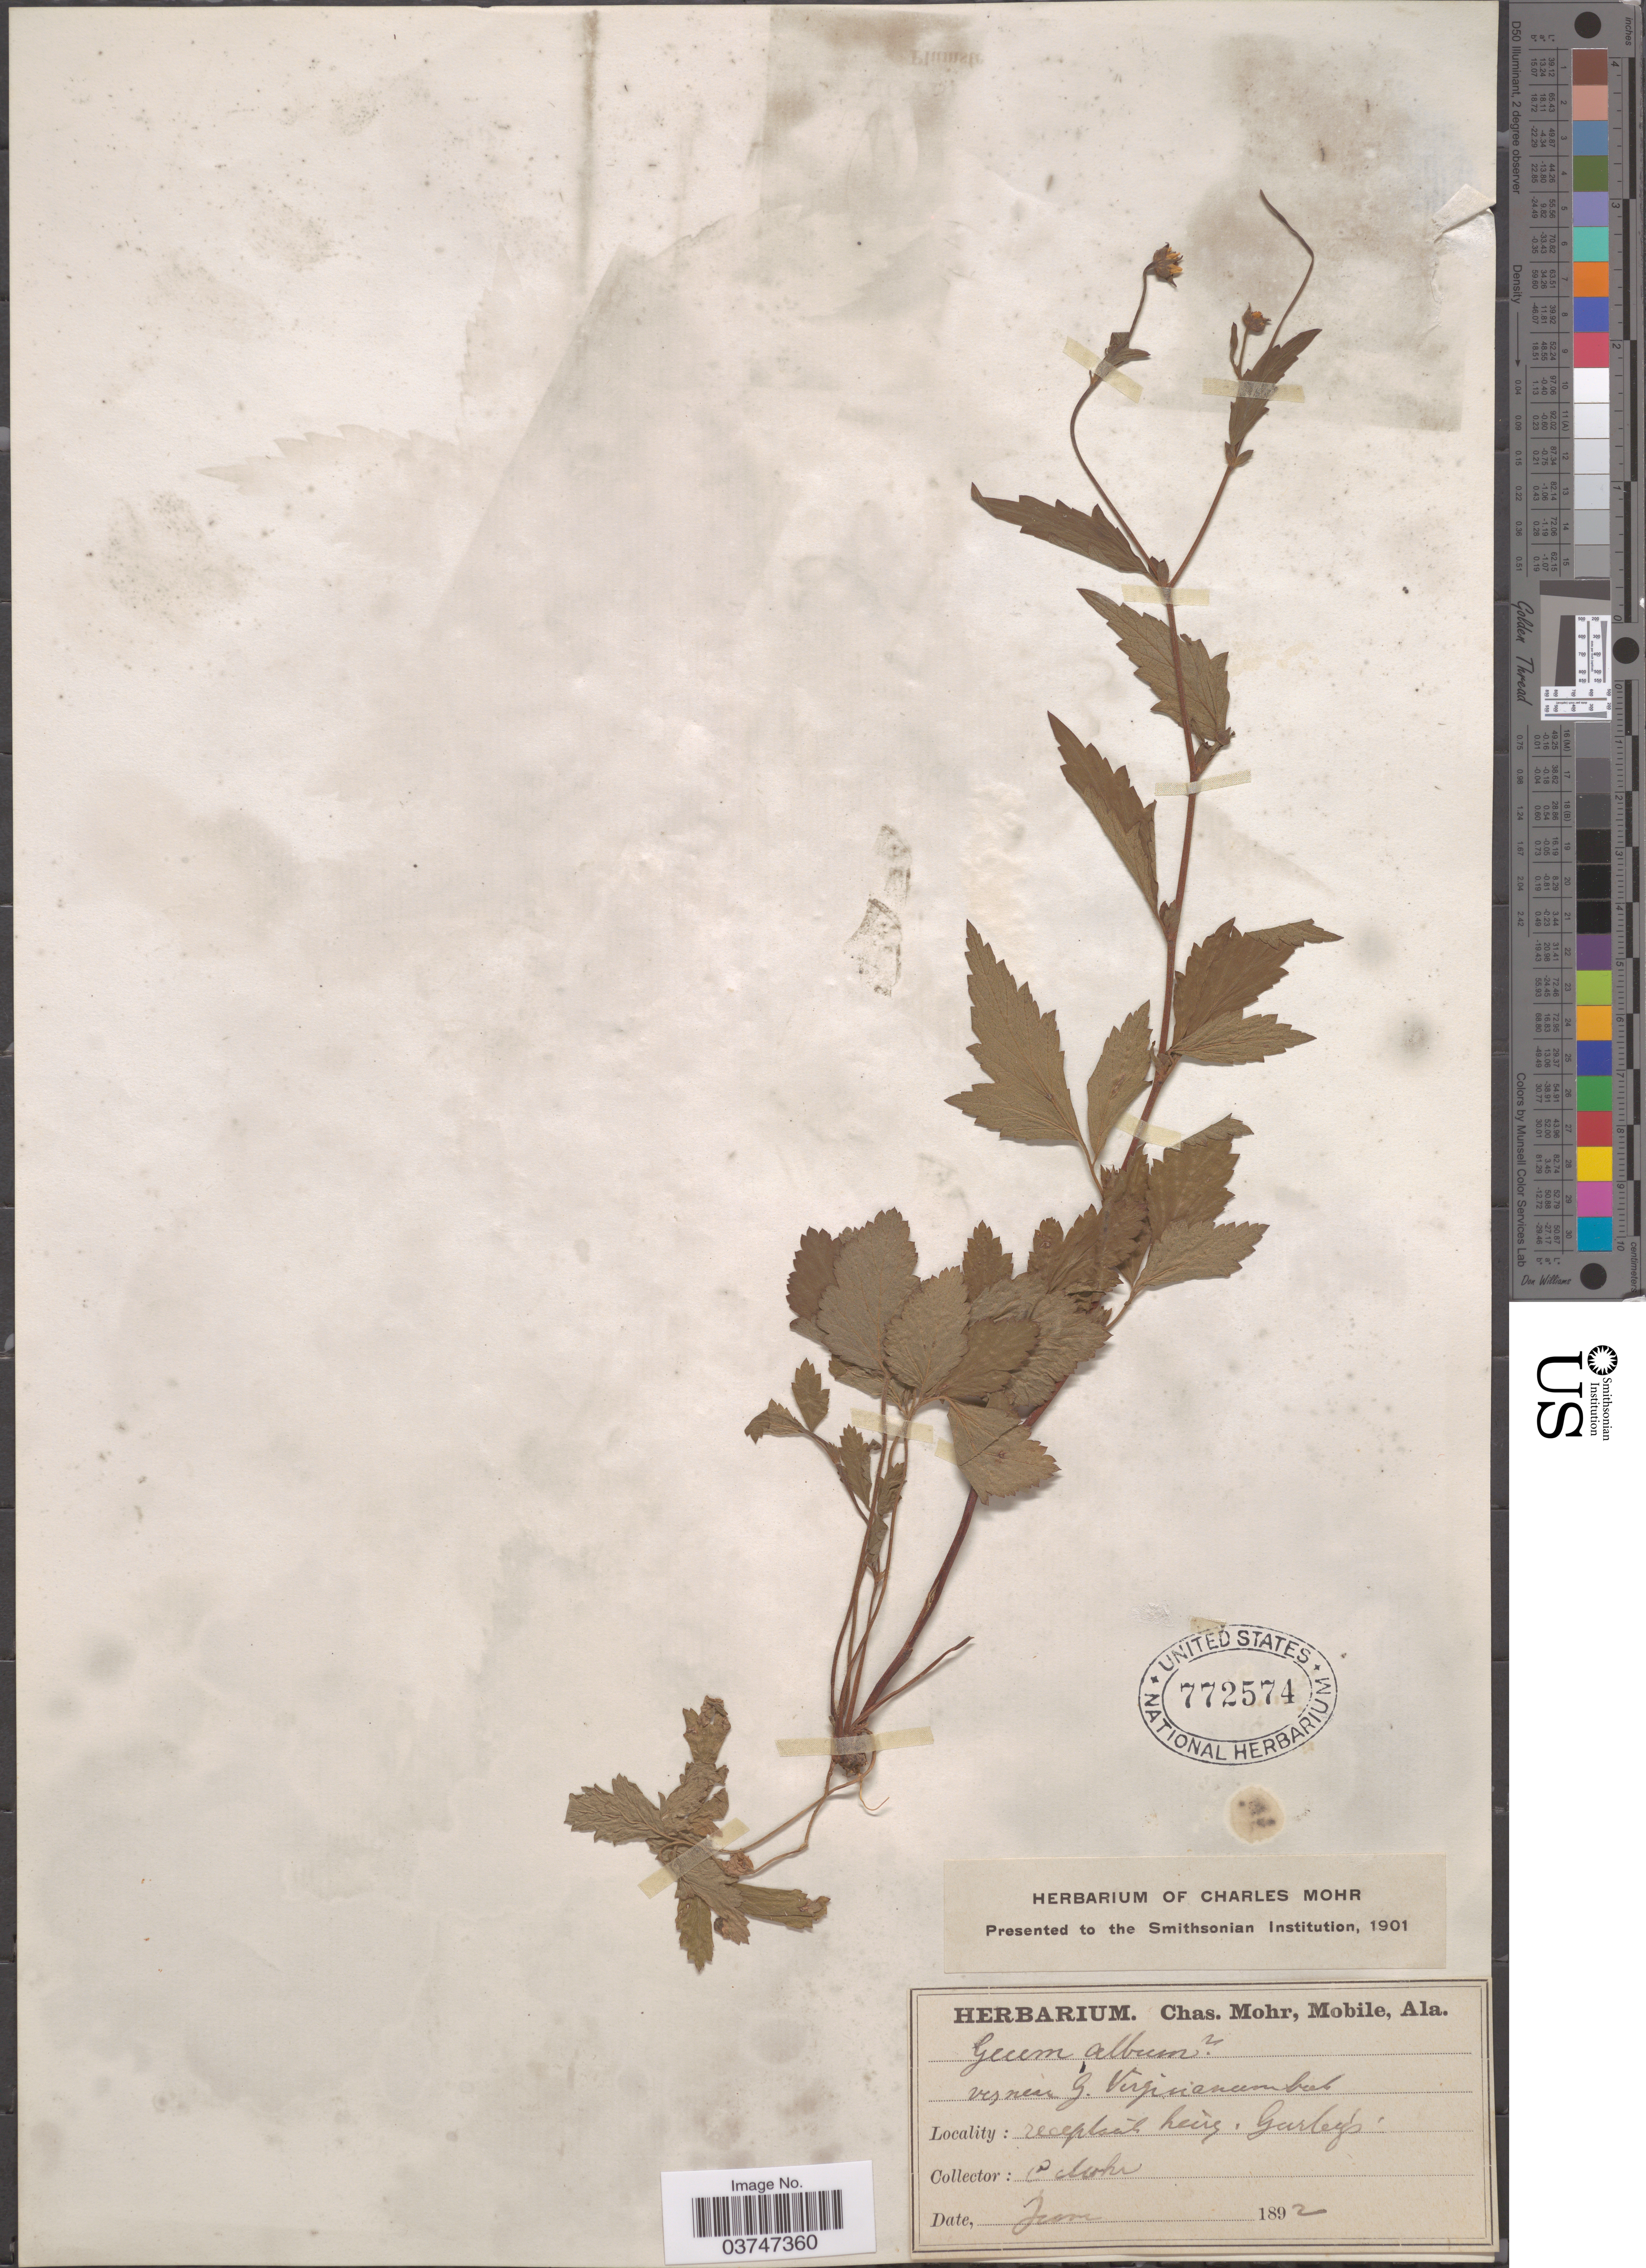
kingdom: Plantae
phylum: Tracheophyta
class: Magnoliopsida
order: Rosales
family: Rosaceae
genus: Geum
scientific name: Geum canadense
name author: Jacq.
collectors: Mohr, C. T. (herbarium)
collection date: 1892-06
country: United States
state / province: Alabama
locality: Gurley's.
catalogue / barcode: US 772574